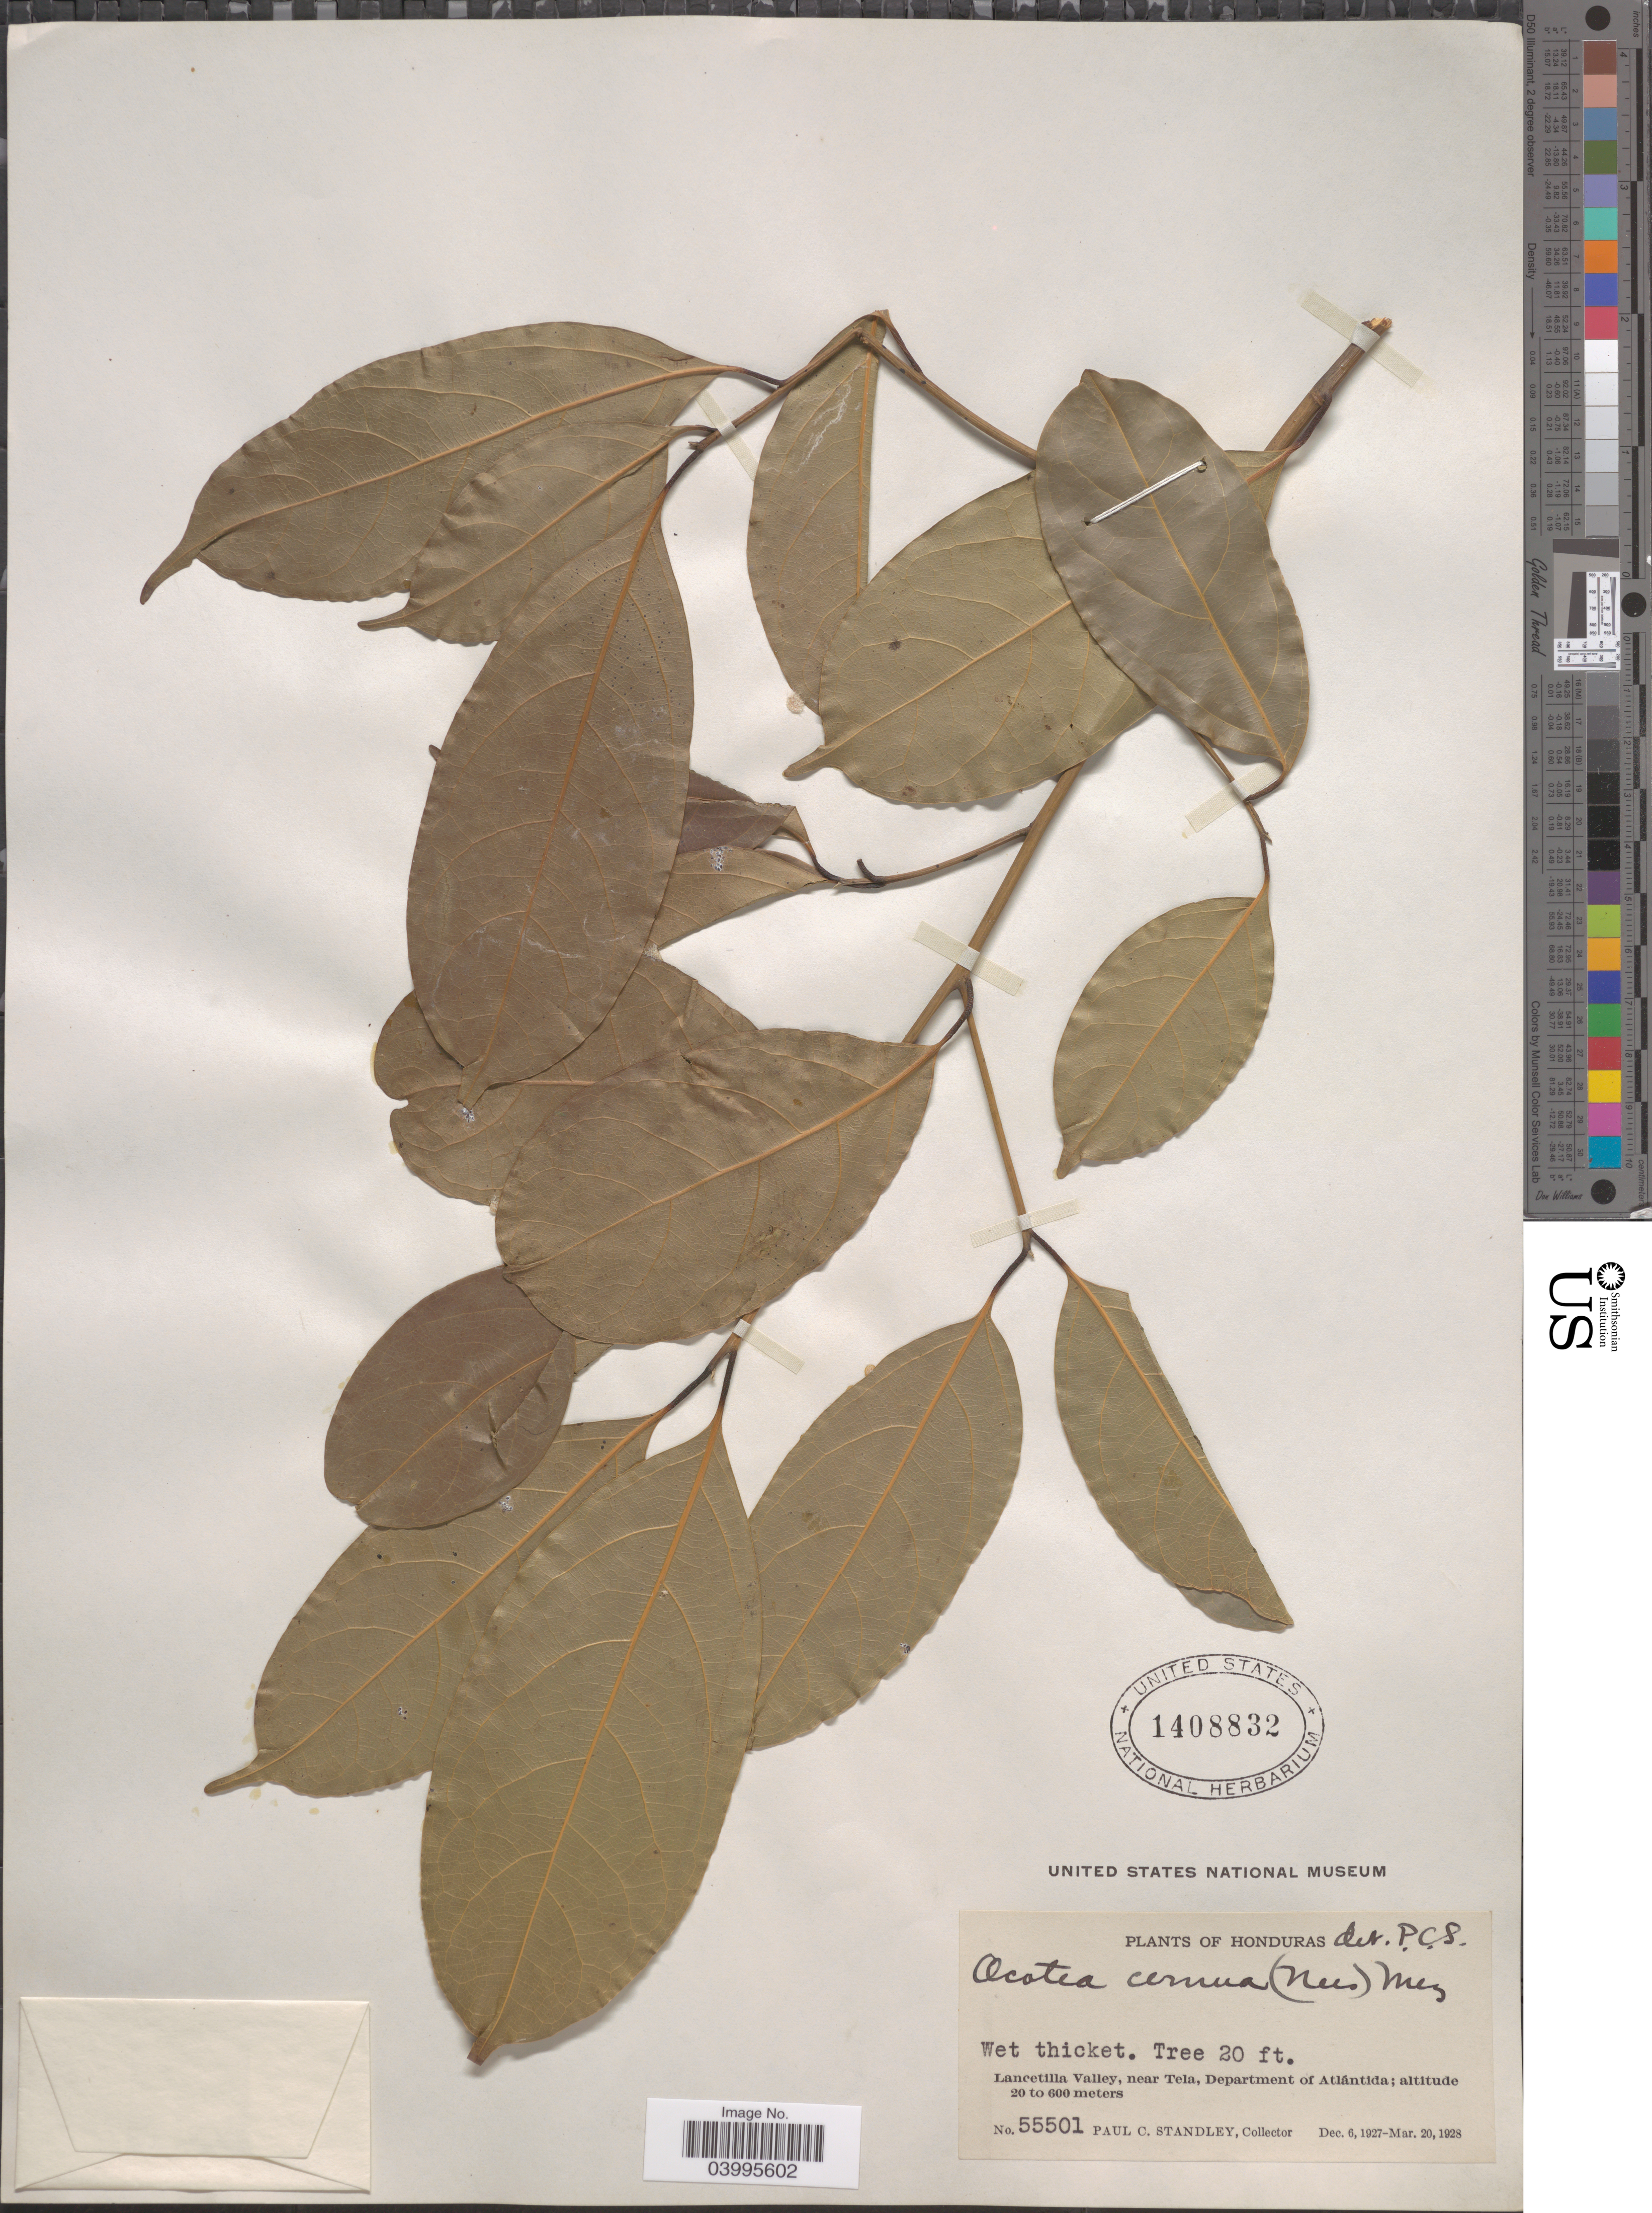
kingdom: Plantae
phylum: Tracheophyta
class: Magnoliopsida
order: Laurales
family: Lauraceae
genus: Ocotea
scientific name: Ocotea cernua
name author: (Nees) Mez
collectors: P. C. Standley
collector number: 55501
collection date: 1927-12-06/1928-03-20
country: Honduras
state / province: Atlantida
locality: Lancetilla Valley, near Tela, Department of Atlántida.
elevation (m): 20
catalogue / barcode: US 1408832